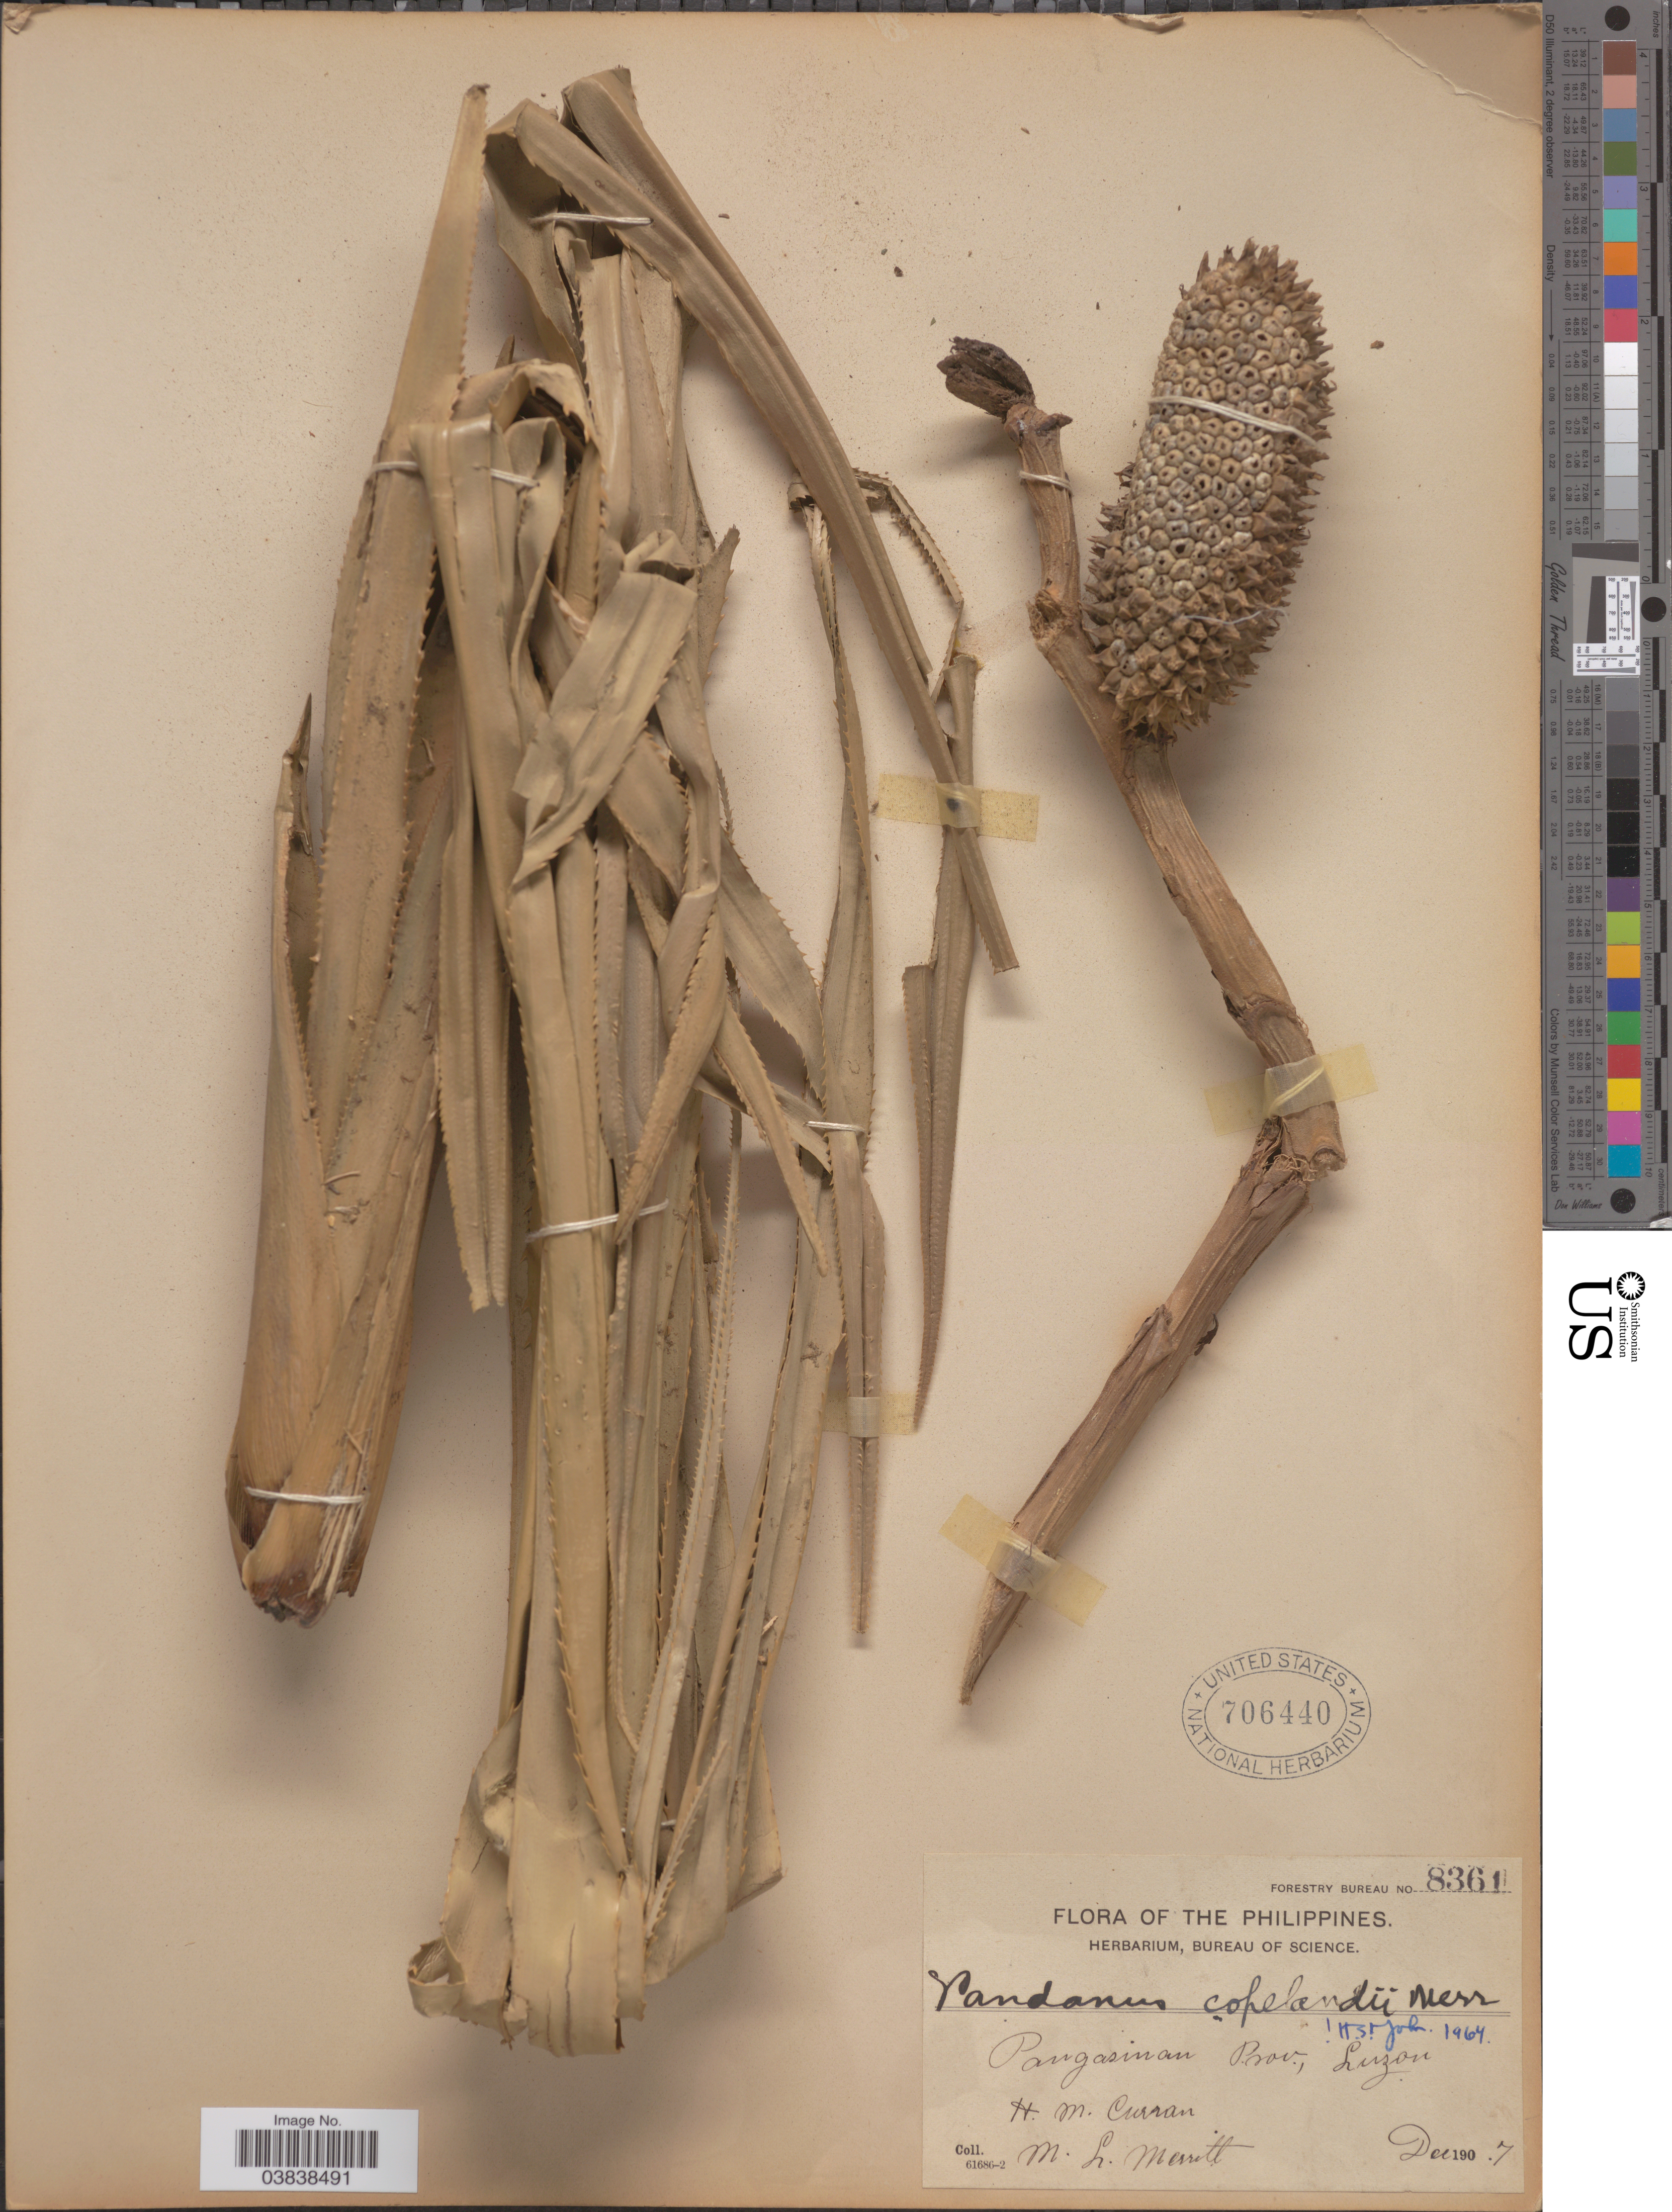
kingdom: Plantae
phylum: Tracheophyta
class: Liliopsida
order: Pandanales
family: Pandanaceae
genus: Pandanus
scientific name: Pandanus copelandii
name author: Merr.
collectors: H. M. Curran & M. L. Merritt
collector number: Forestry Bureau 8361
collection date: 1907-12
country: Philippines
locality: Pangasinan Prov., Luzon.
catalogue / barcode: US 706440